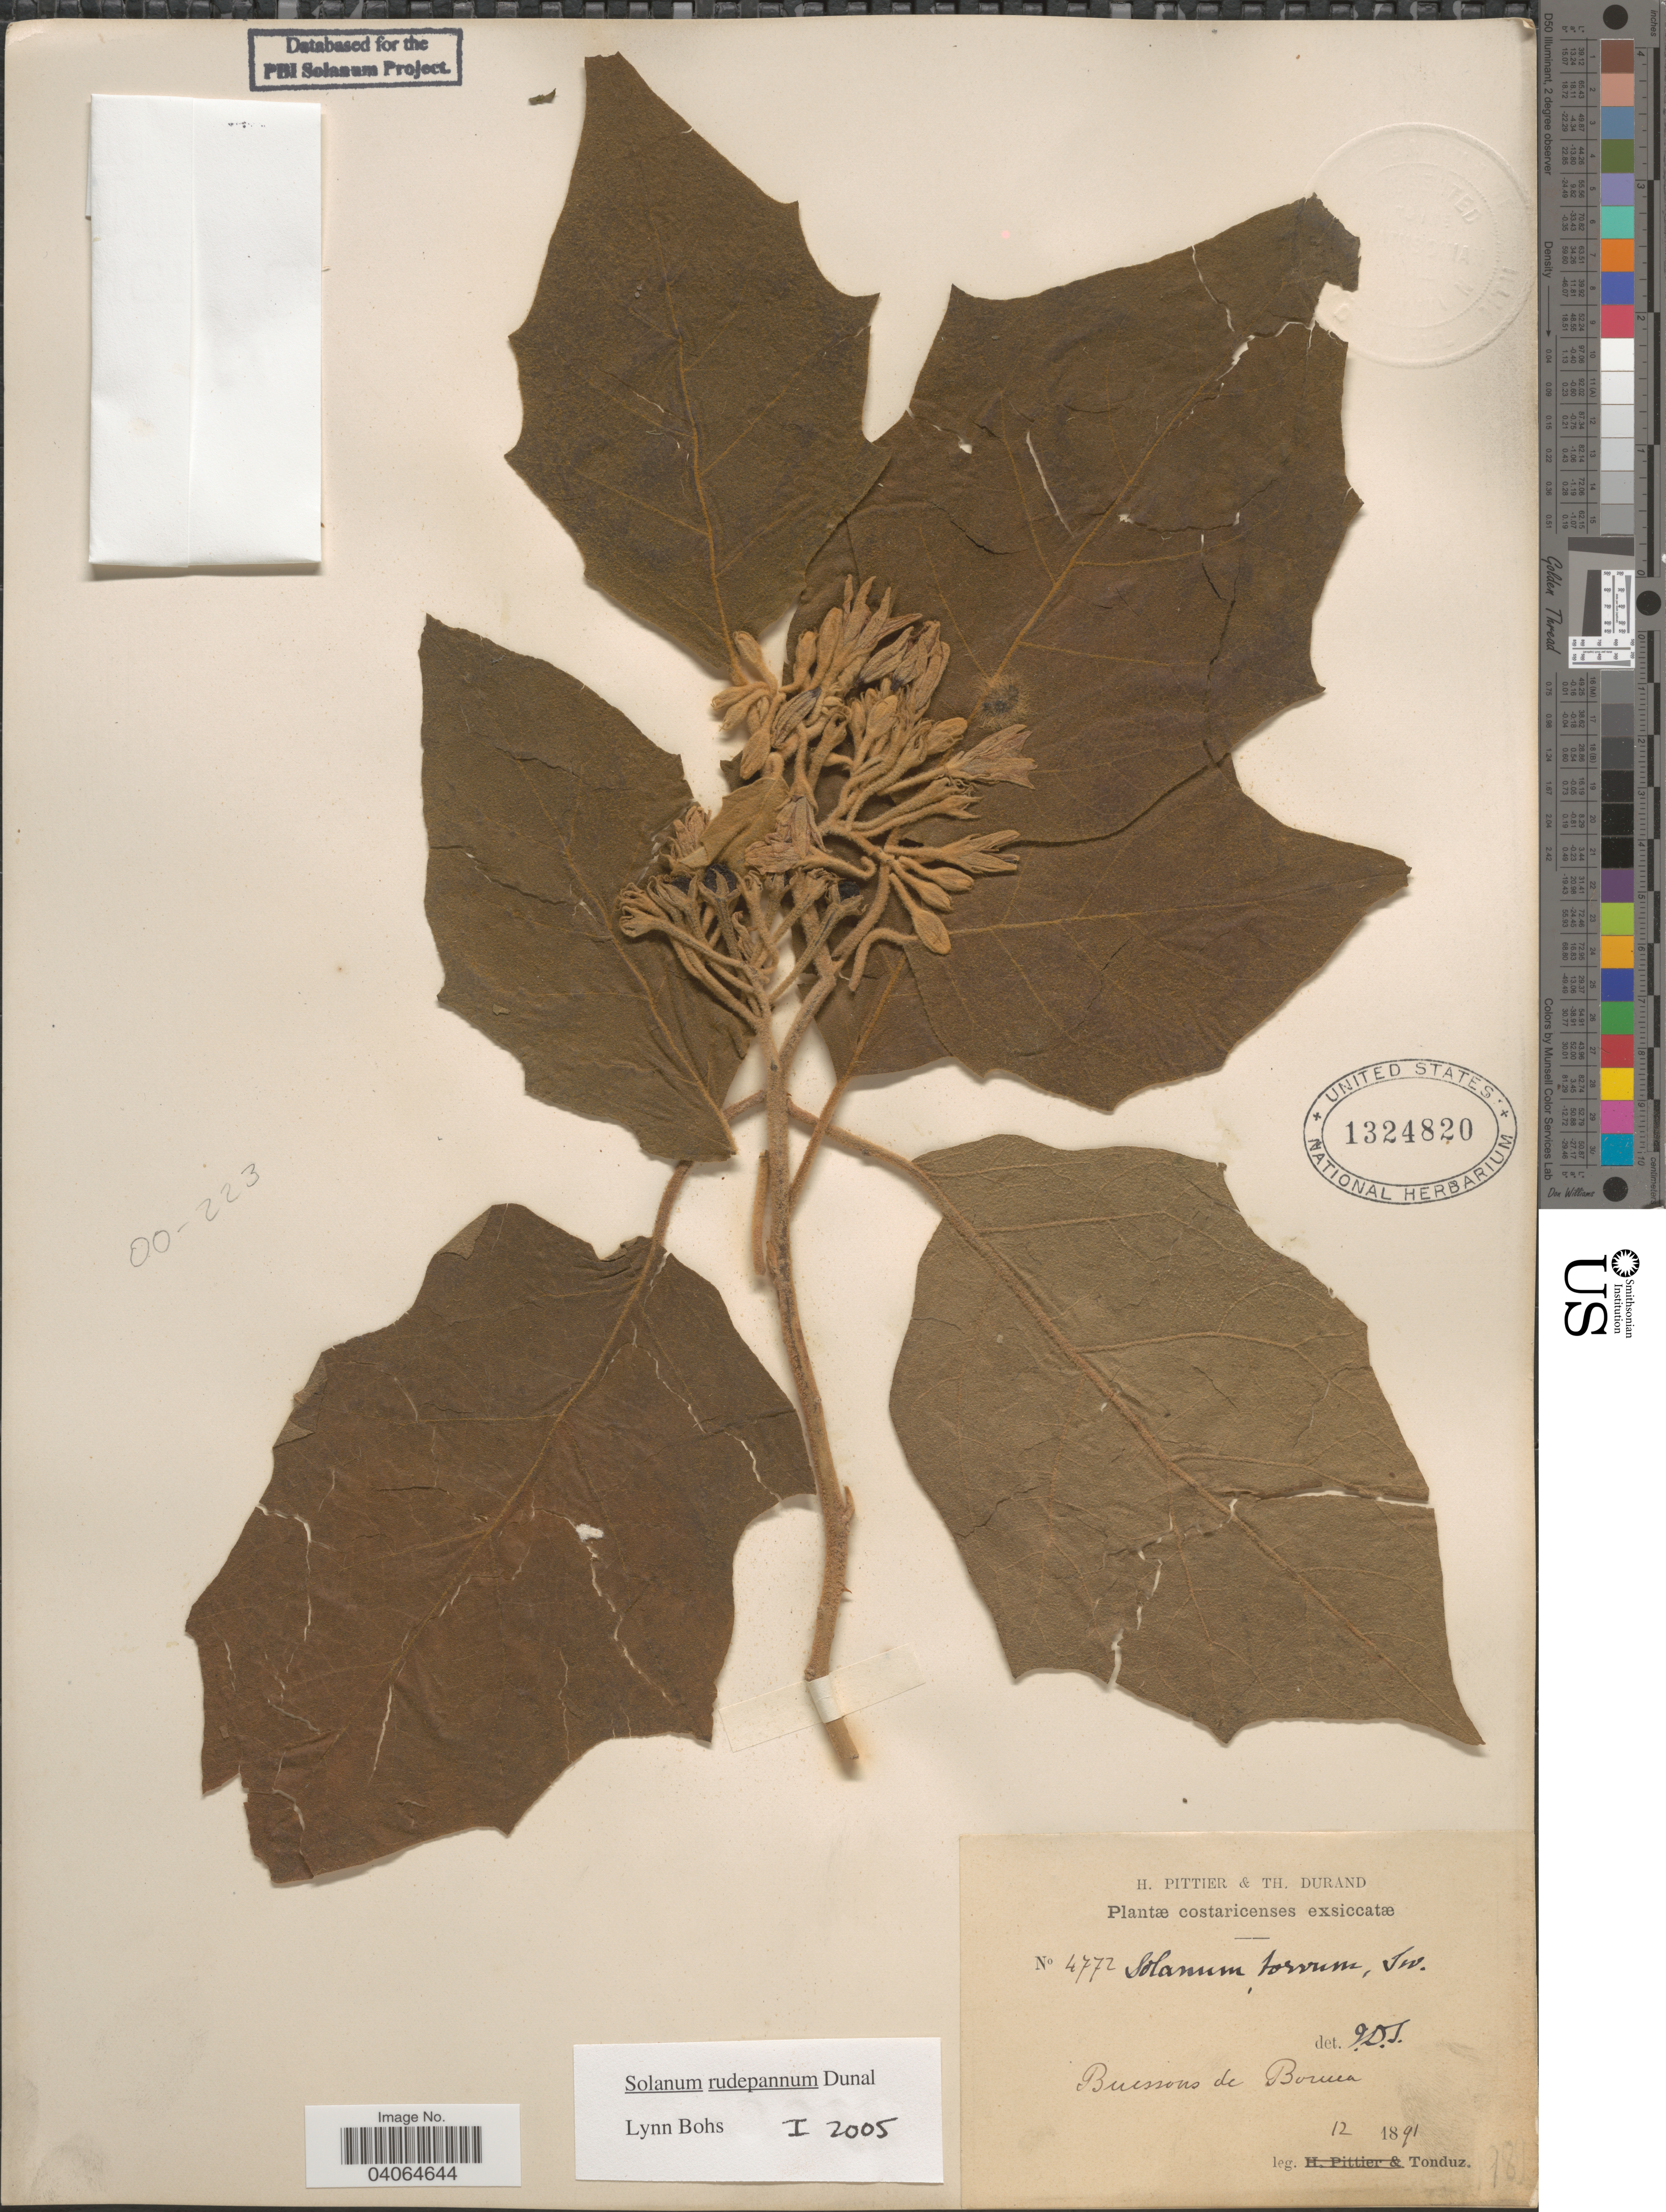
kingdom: Plantae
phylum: Tracheophyta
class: Magnoliopsida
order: Solanales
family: Solanaceae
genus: Solanum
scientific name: Solanum rudepannum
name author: Dunal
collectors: Tonduz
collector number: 4772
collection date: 1891-12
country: Costa Rica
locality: Buissons de Boruca.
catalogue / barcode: US 1324820